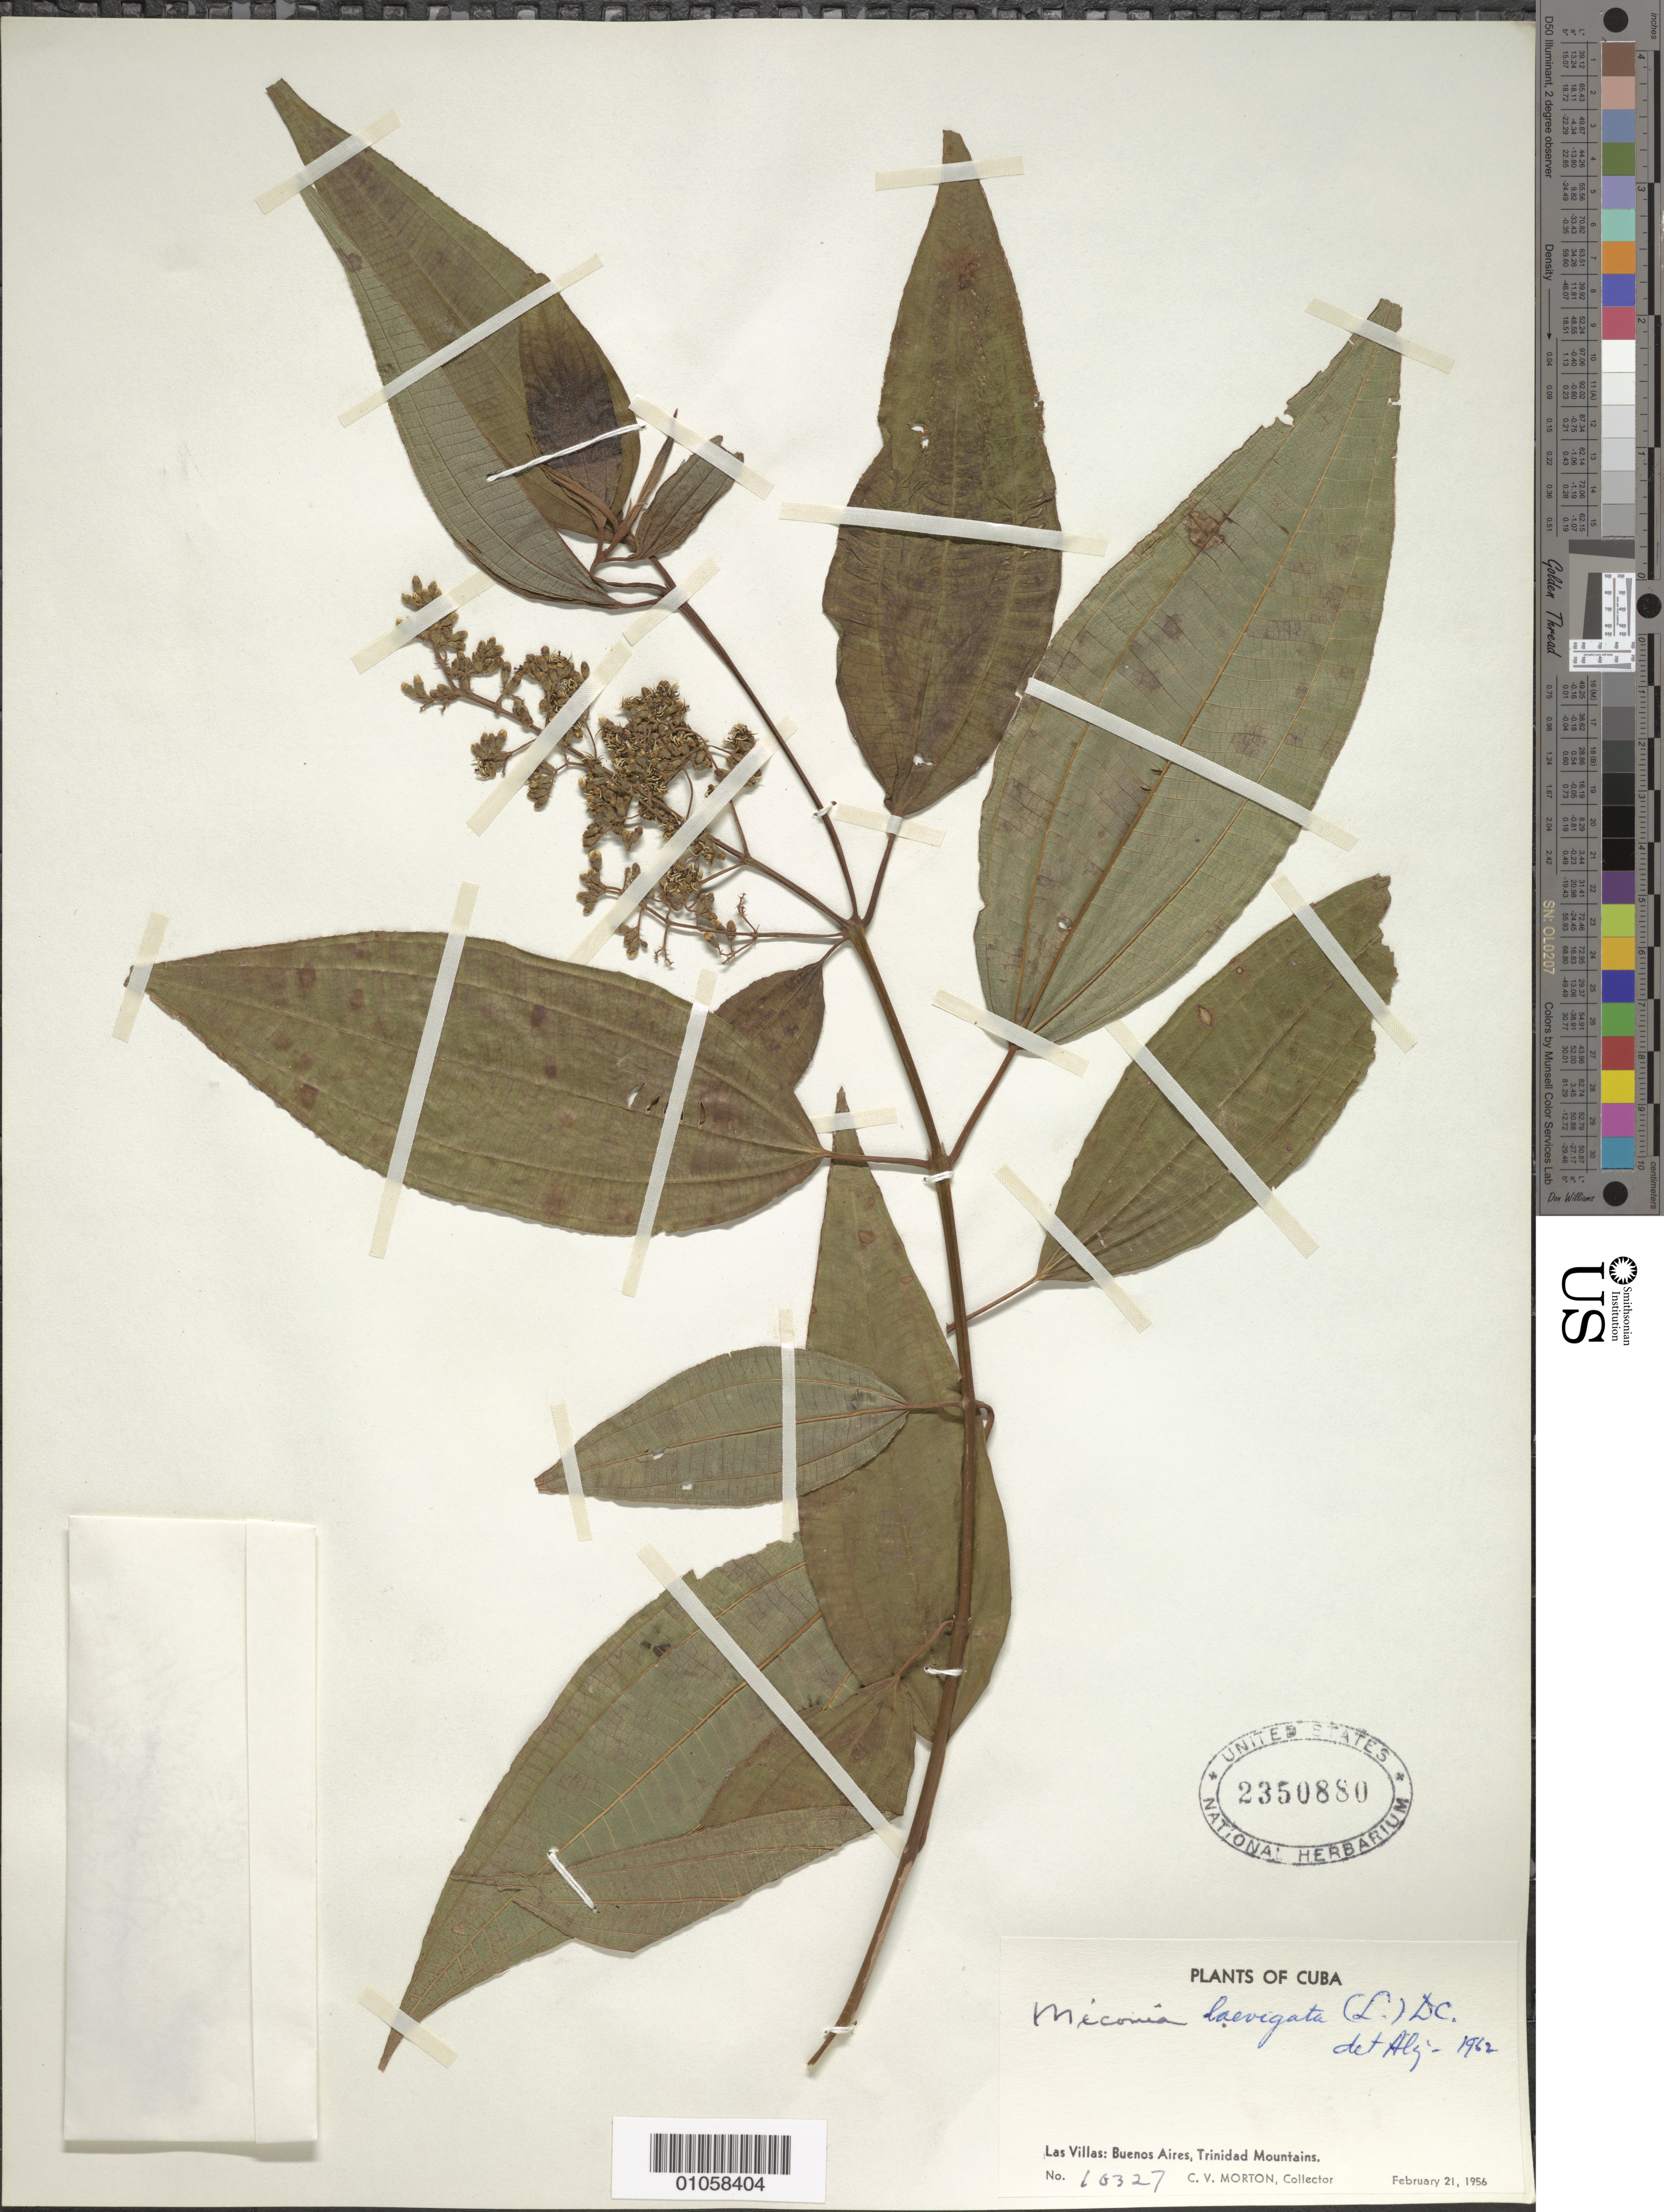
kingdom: Plantae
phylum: Tracheophyta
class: Magnoliopsida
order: Myrtales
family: Melastomataceae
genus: Miconia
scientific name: Miconia laevigata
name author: (L.) D. Don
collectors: C. V. Morton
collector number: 10327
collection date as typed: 21 Feb 1956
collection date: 1956-02-21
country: Cuba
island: Cuba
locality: Trinidad Mountains, Las villas, Buenos Aires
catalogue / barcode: US 2350880